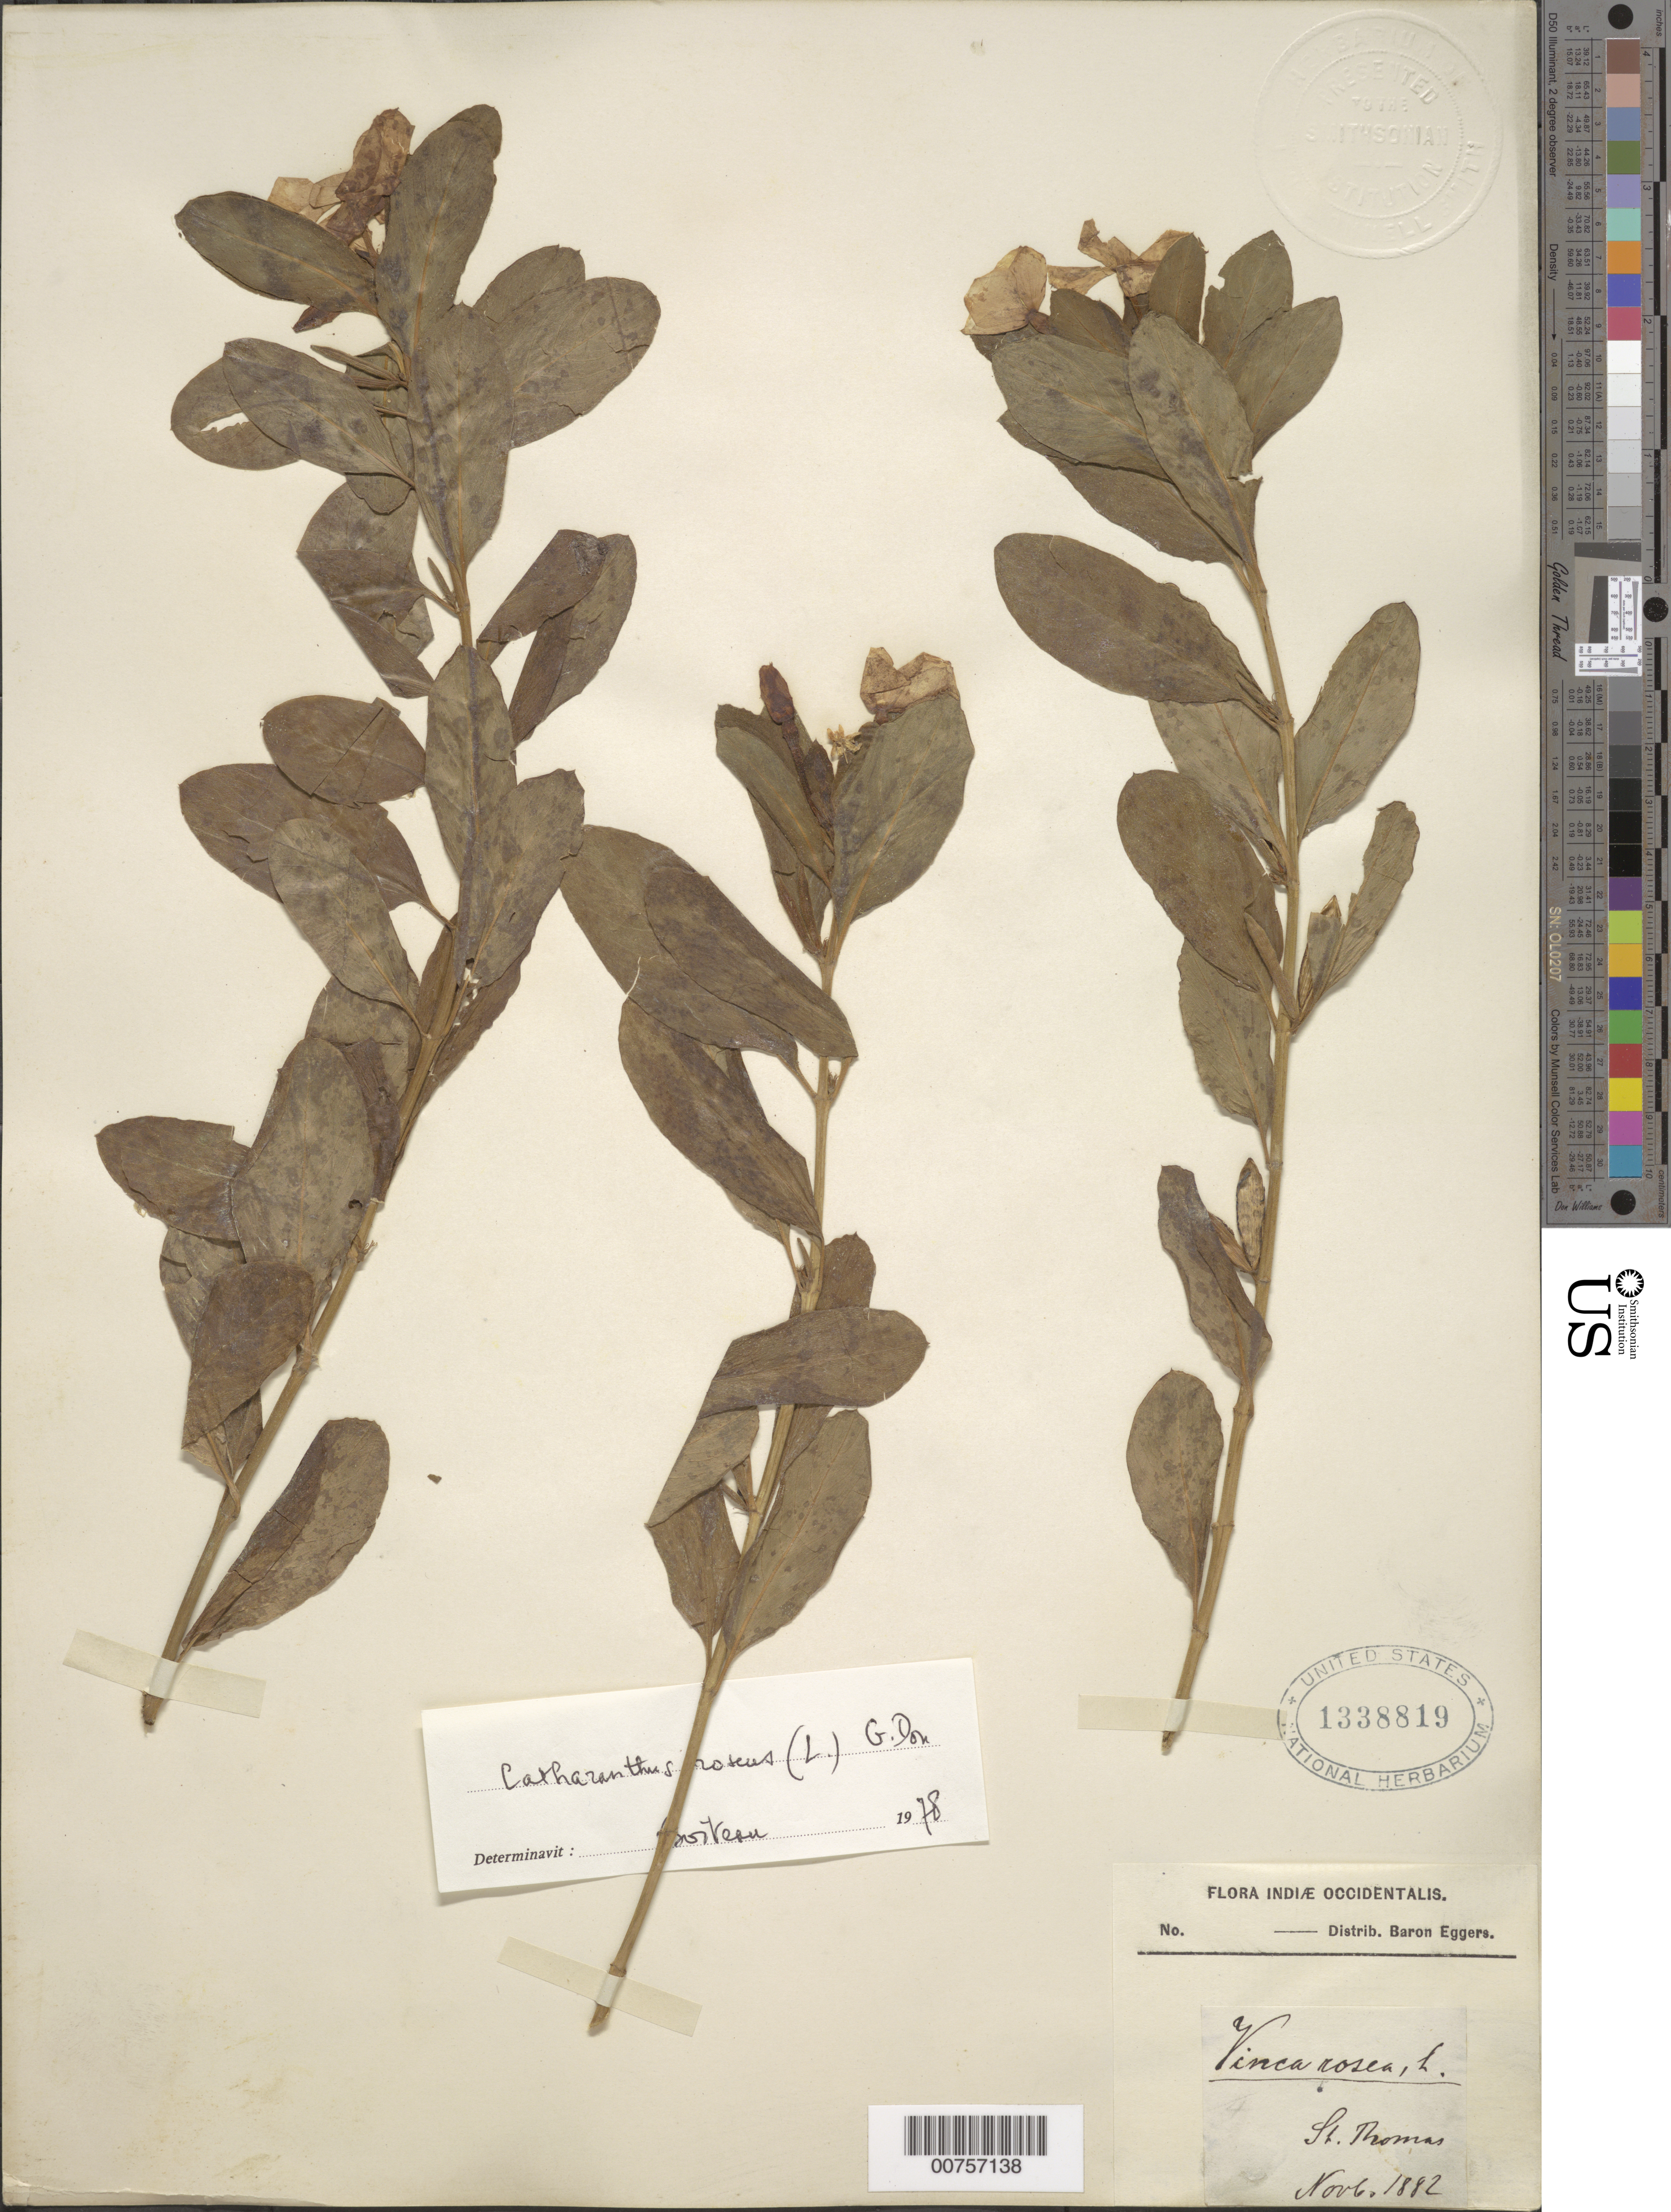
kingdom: Plantae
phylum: Tracheophyta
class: Magnoliopsida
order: Gentianales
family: Apocynaceae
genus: Catharanthus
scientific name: Catharanthus roseus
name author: (L.) G. Don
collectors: H. F. A. von Eggers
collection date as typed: Nov 1882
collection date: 1882-11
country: U.S. Virgin Islands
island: St. Thomas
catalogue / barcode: US 1338819